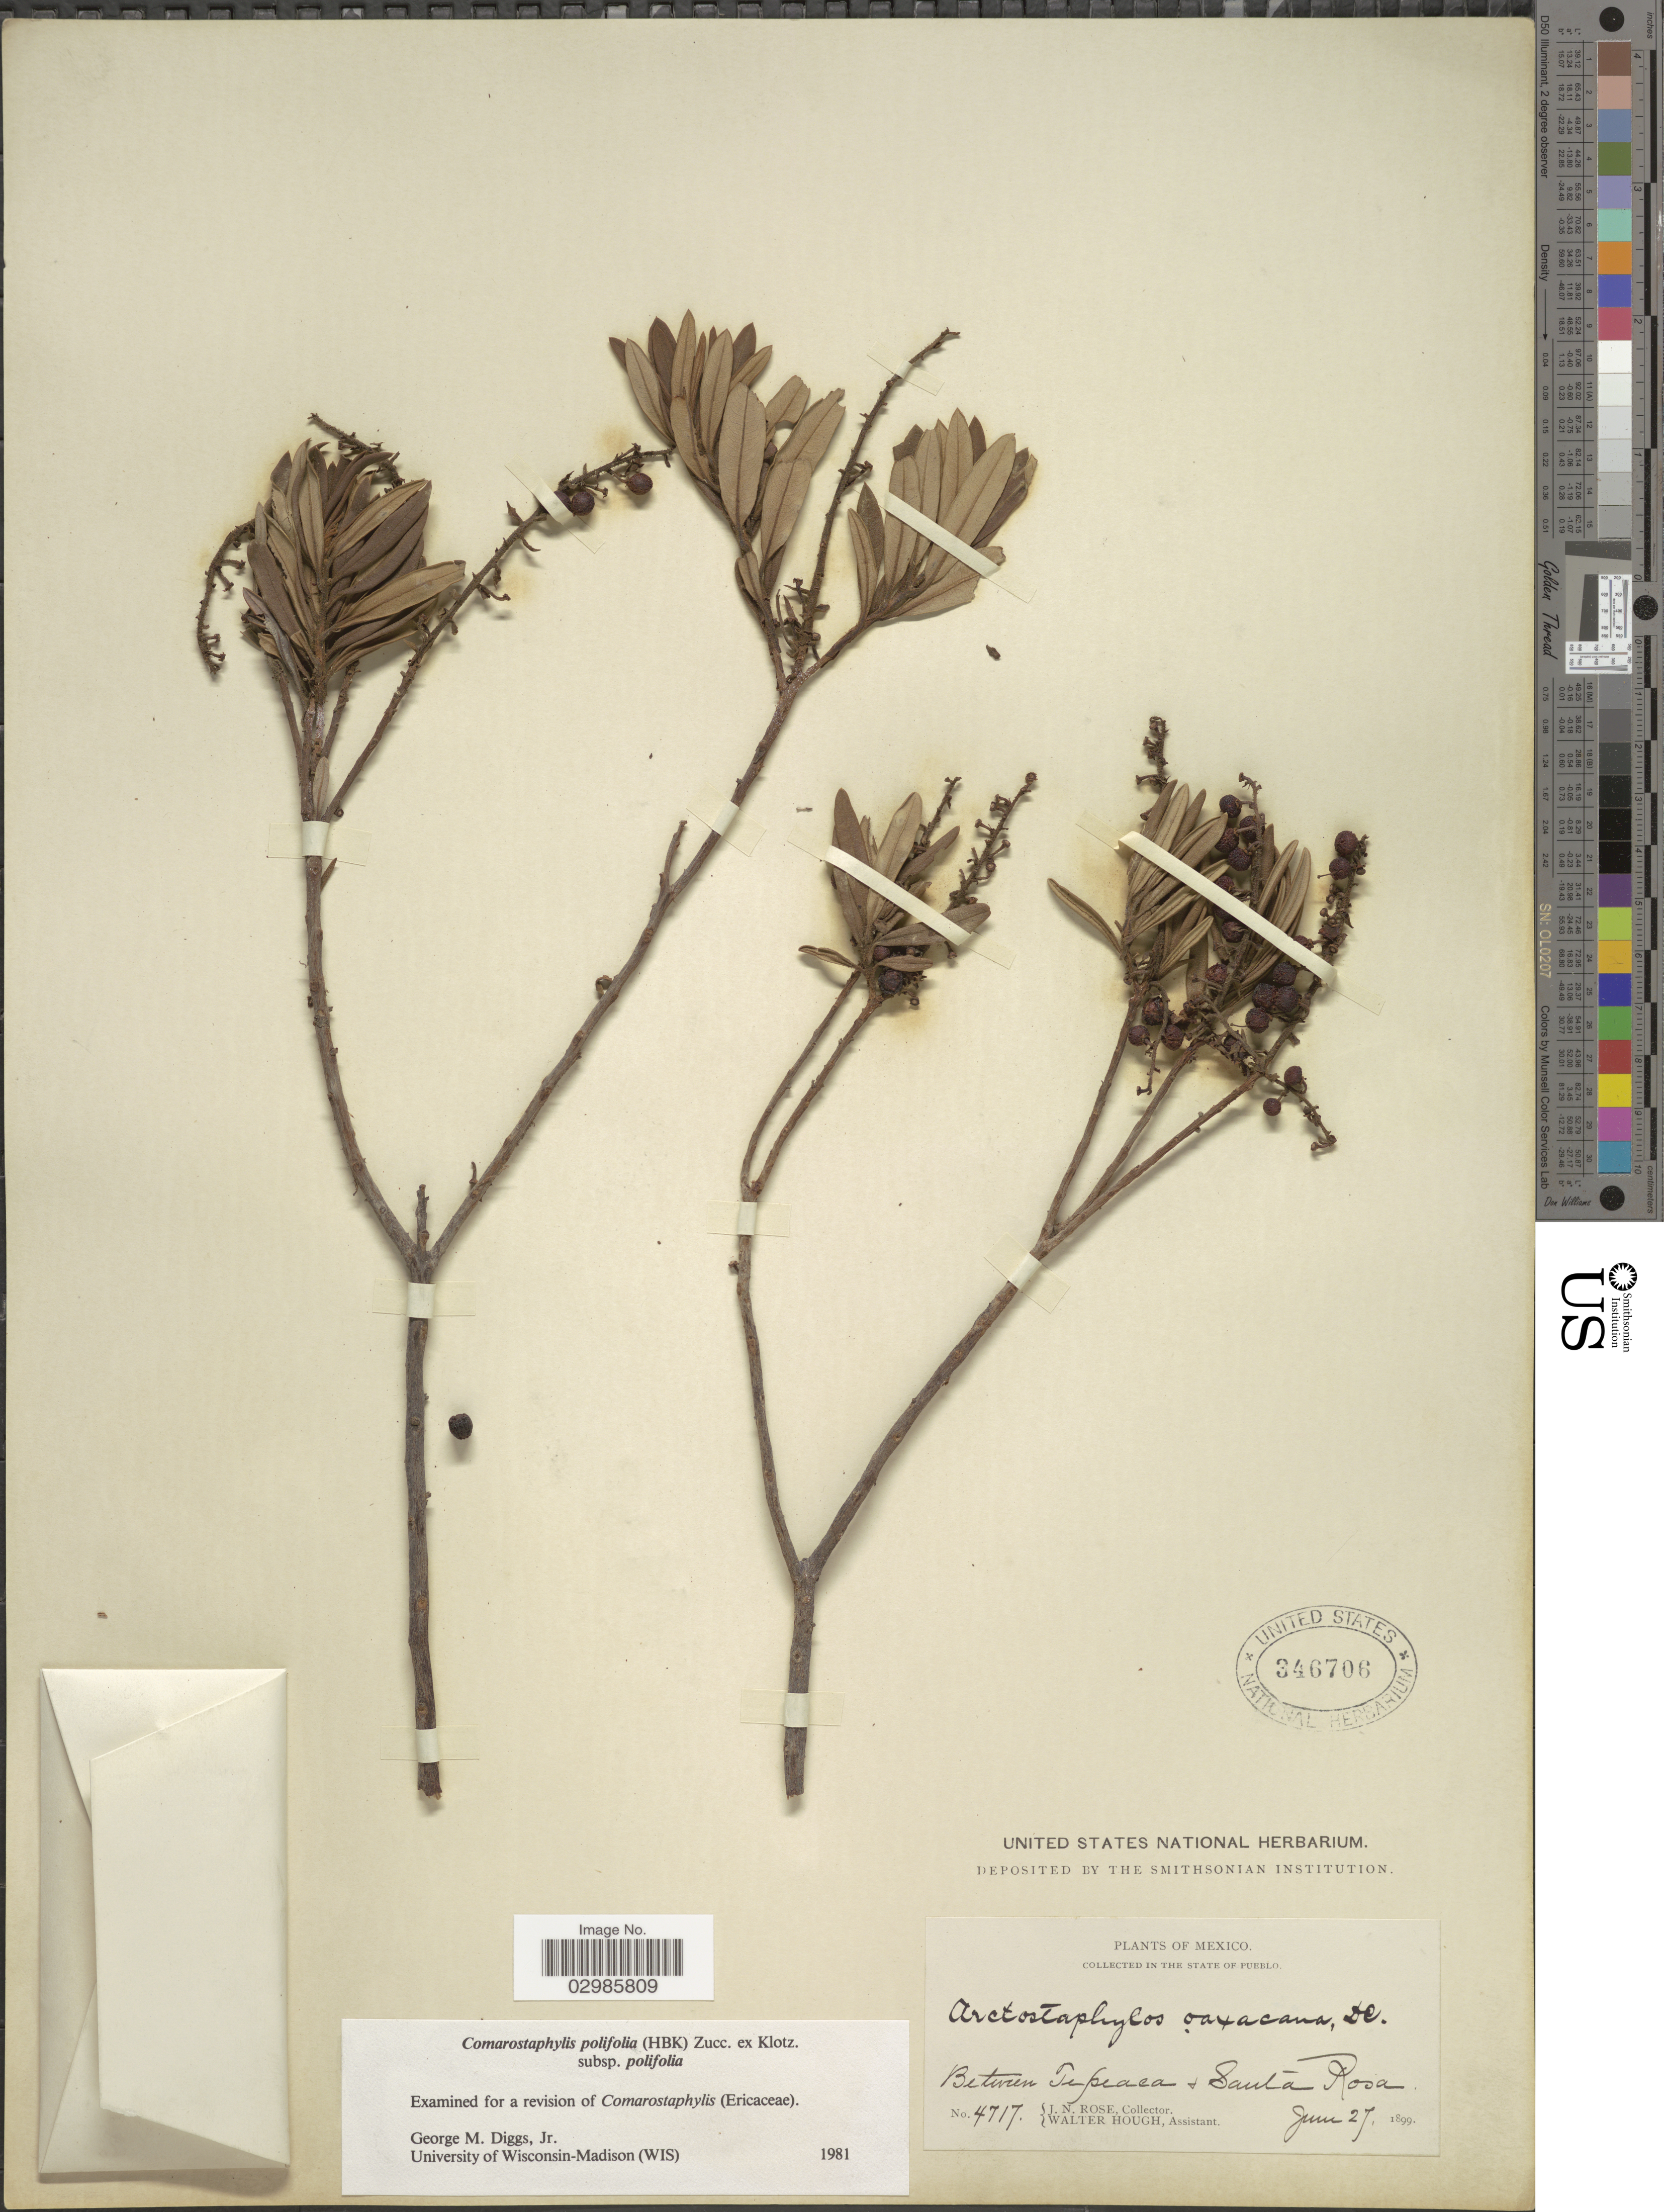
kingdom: Plantae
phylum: Tracheophyta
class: Magnoliopsida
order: Ericales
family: Ericaceae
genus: Comarostaphylis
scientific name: Comarostaphylis polifolia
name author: (Kunth) Zucc. ex Klotzsch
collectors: J. N. Rose & W. Hough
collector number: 4717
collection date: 1899-06-27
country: Mexico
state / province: Puebla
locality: In the State of Pueblo. Between Tepeaca & Santa Rosa.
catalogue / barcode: US 346706